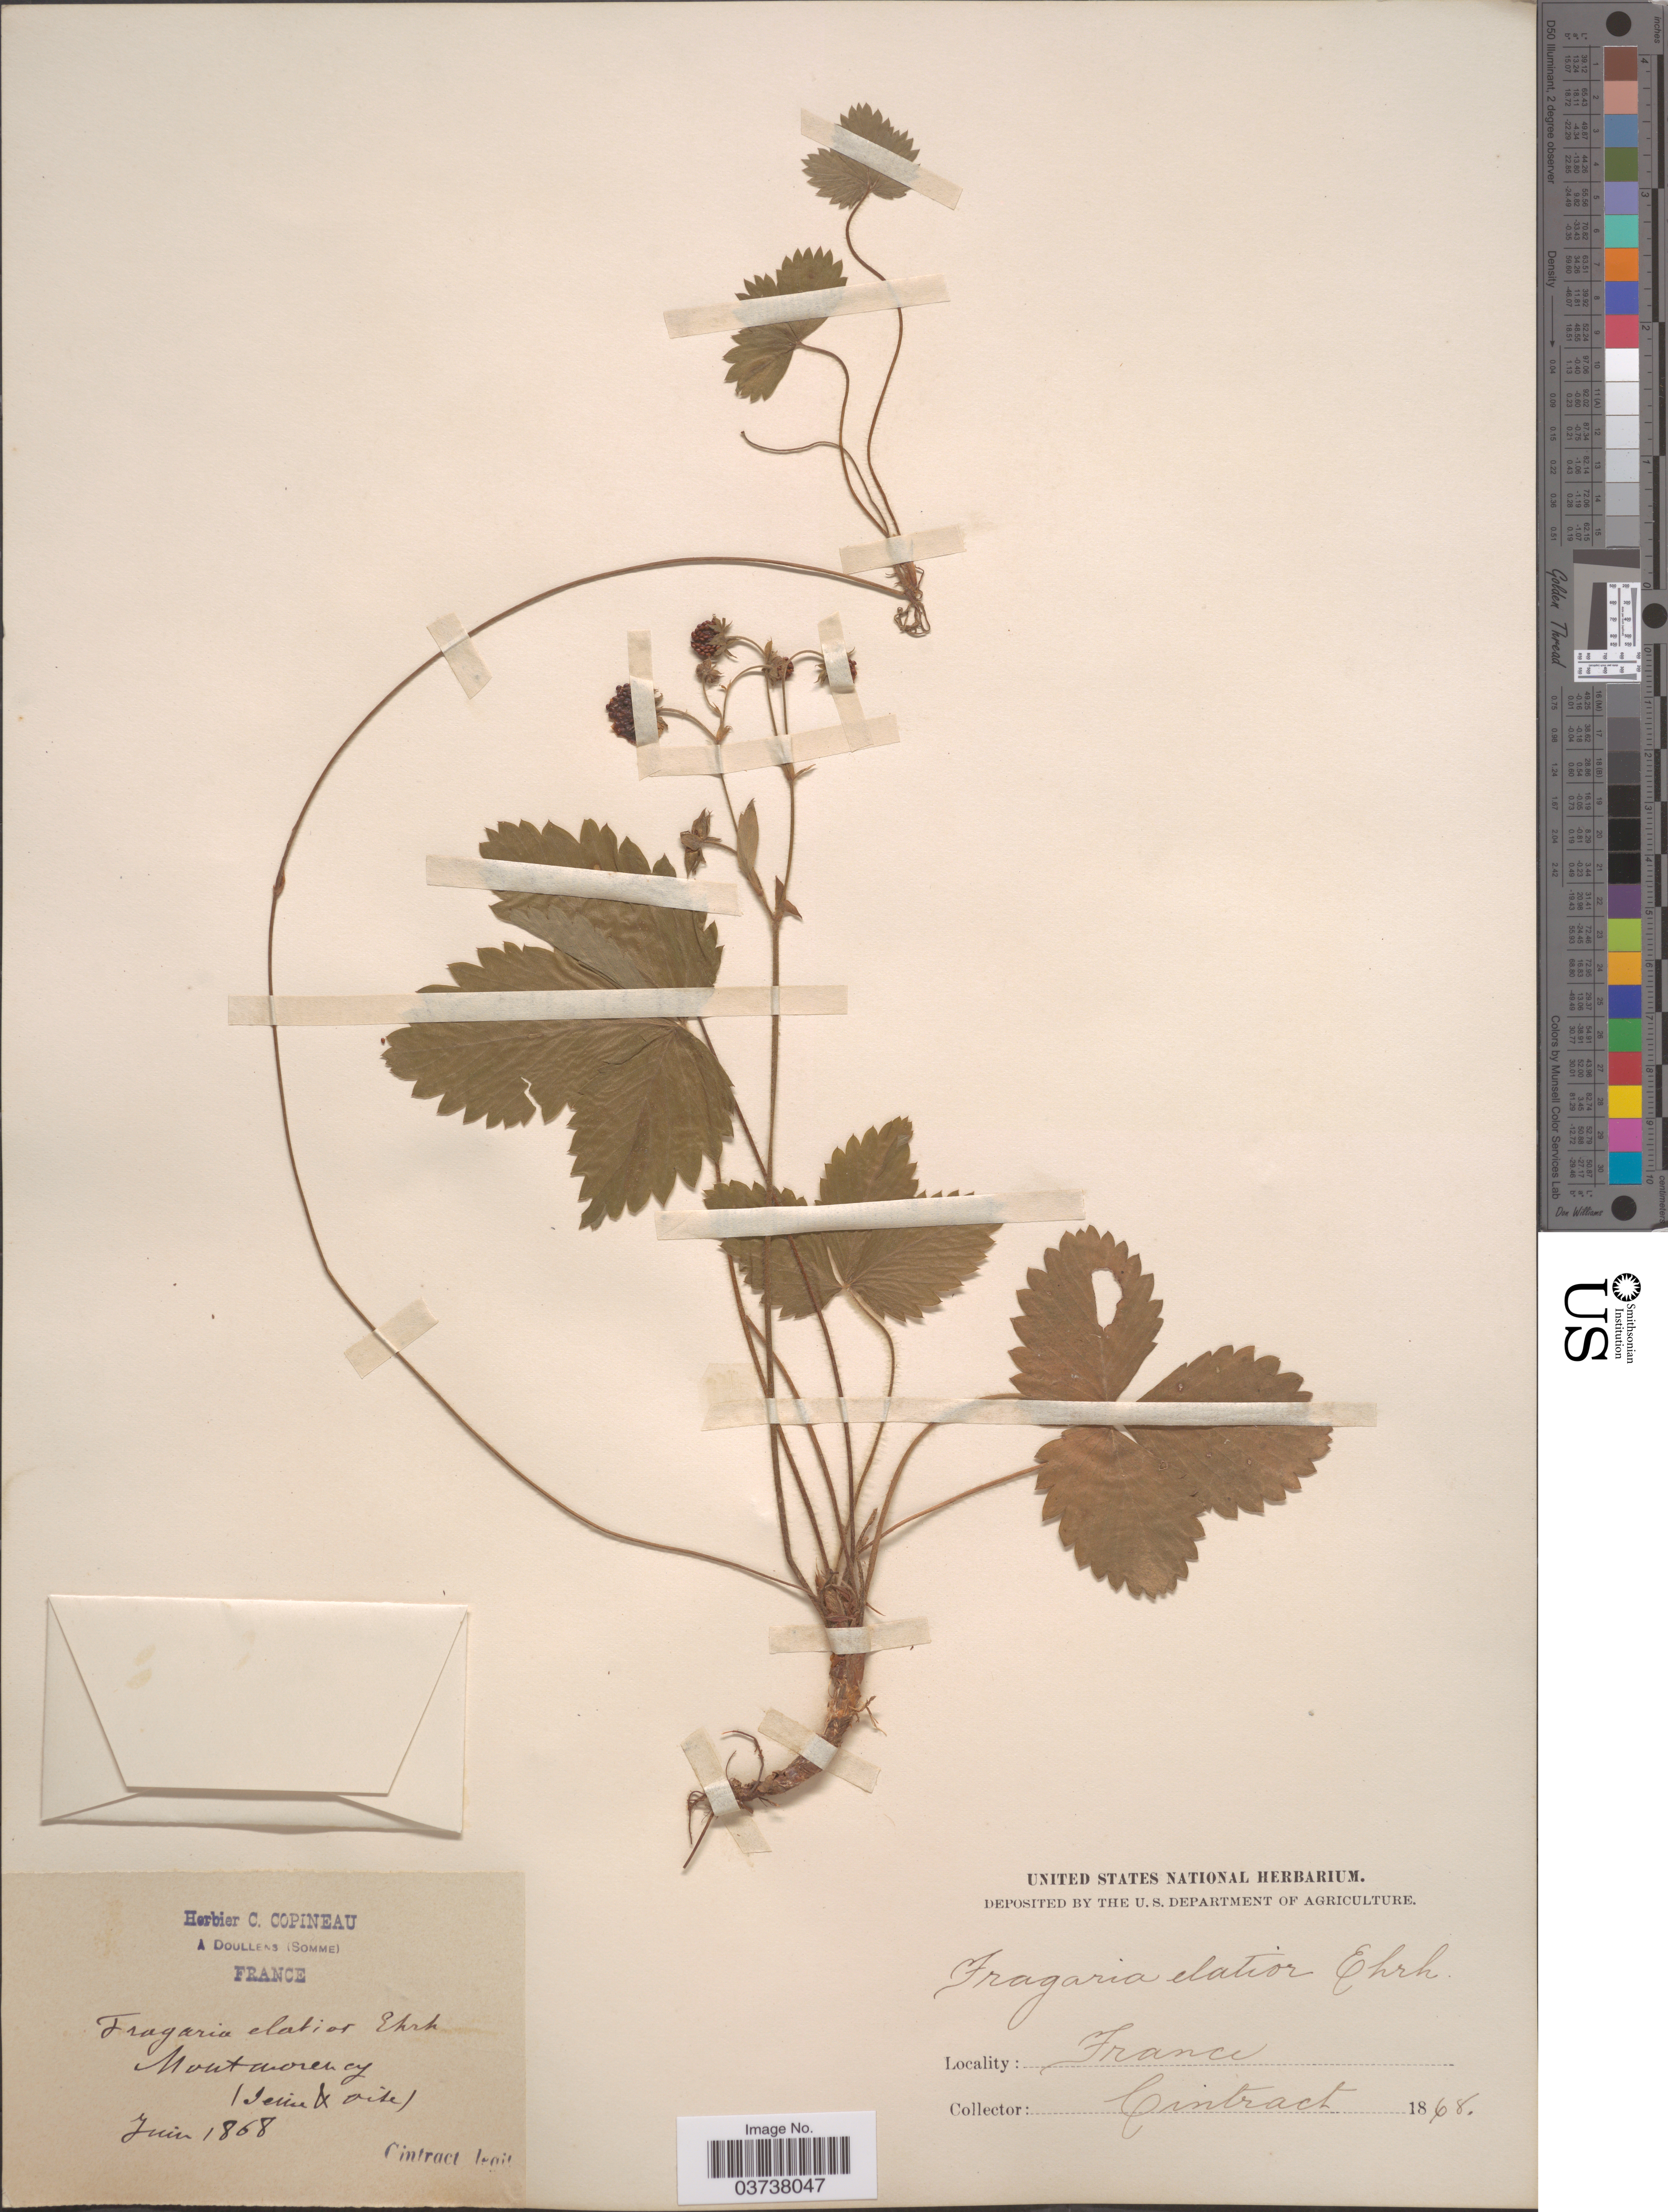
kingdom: Plantae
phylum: Tracheophyta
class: Magnoliopsida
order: Rosales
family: Rosaceae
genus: Fragaria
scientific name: Fragaria elatior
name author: Ehrh.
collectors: Cintract, --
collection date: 1868-06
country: France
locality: Montmorency (seine & oise).